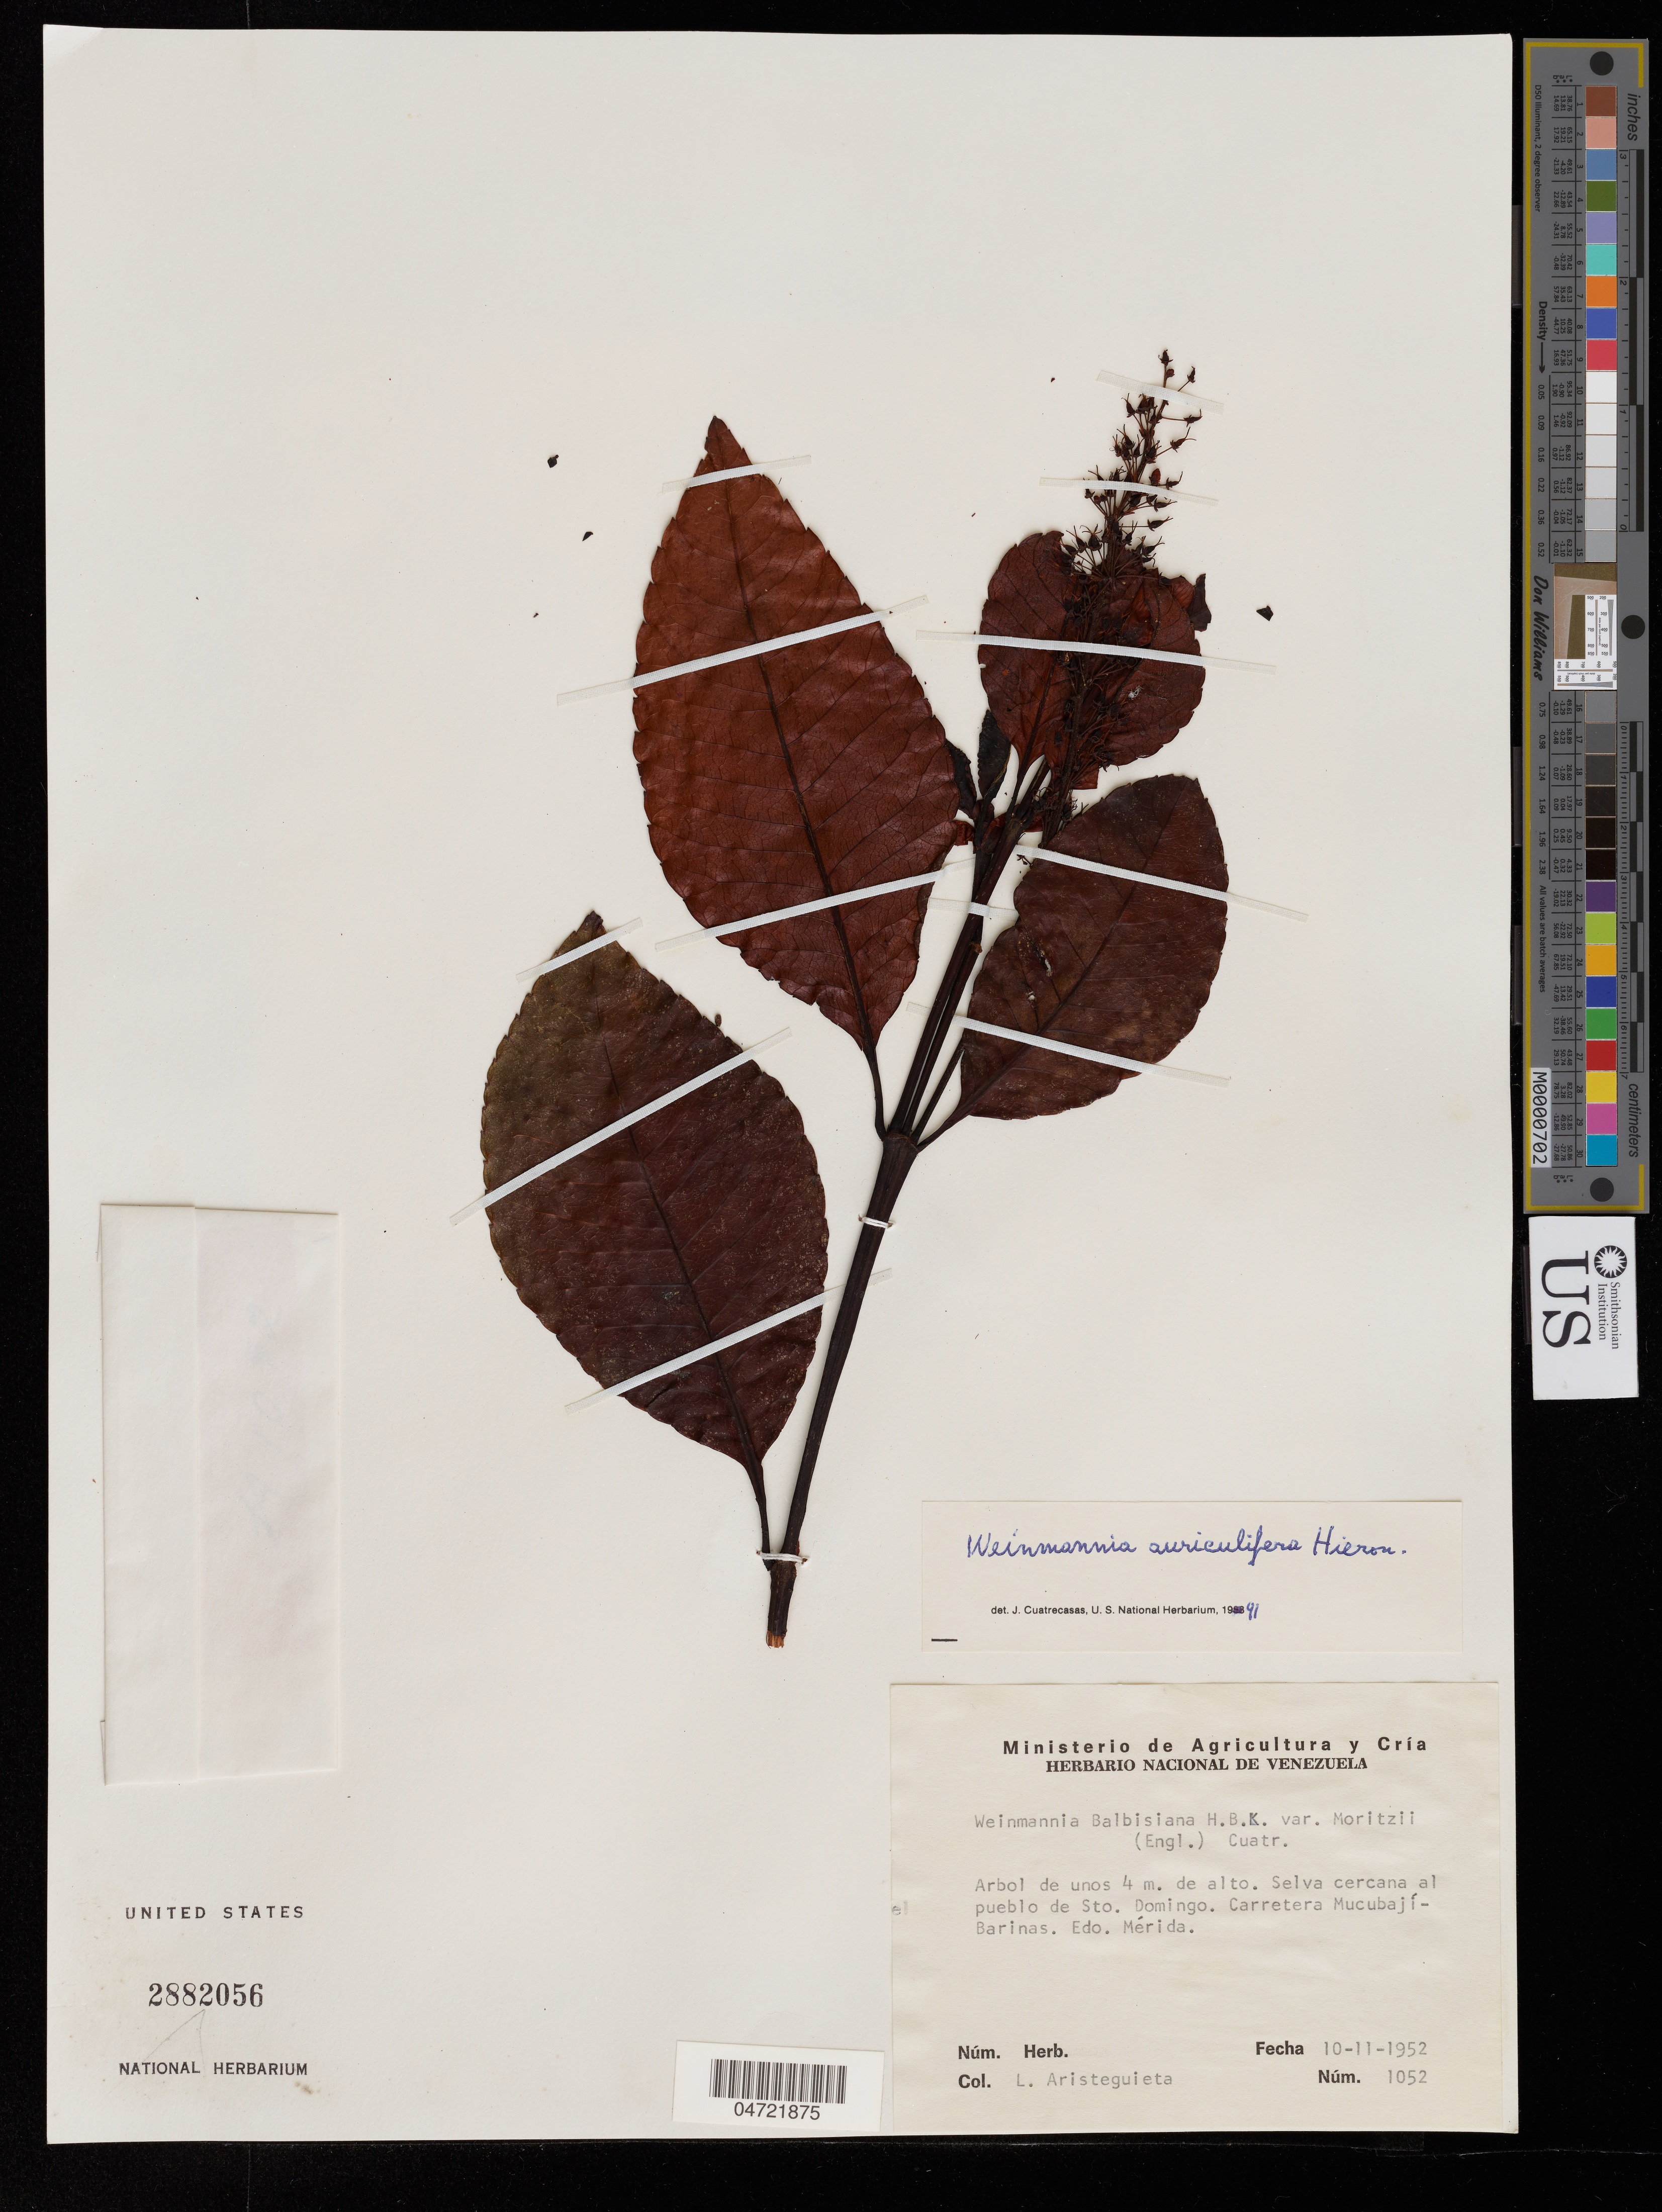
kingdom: Plantae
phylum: Tracheophyta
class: Magnoliopsida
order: Oxalidales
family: Cunoniaceae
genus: Weinmannia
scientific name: Weinmannia auriculifera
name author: Hieron.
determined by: Cuatrecasas, J.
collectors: L. Aristeguieta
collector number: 1052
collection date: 1952-11-10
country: Venezuela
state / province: Mérida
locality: Selva cercana al pueblo de Sto. Domingo. Carretera Mucubaji - Barinas.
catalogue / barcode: US 2882056